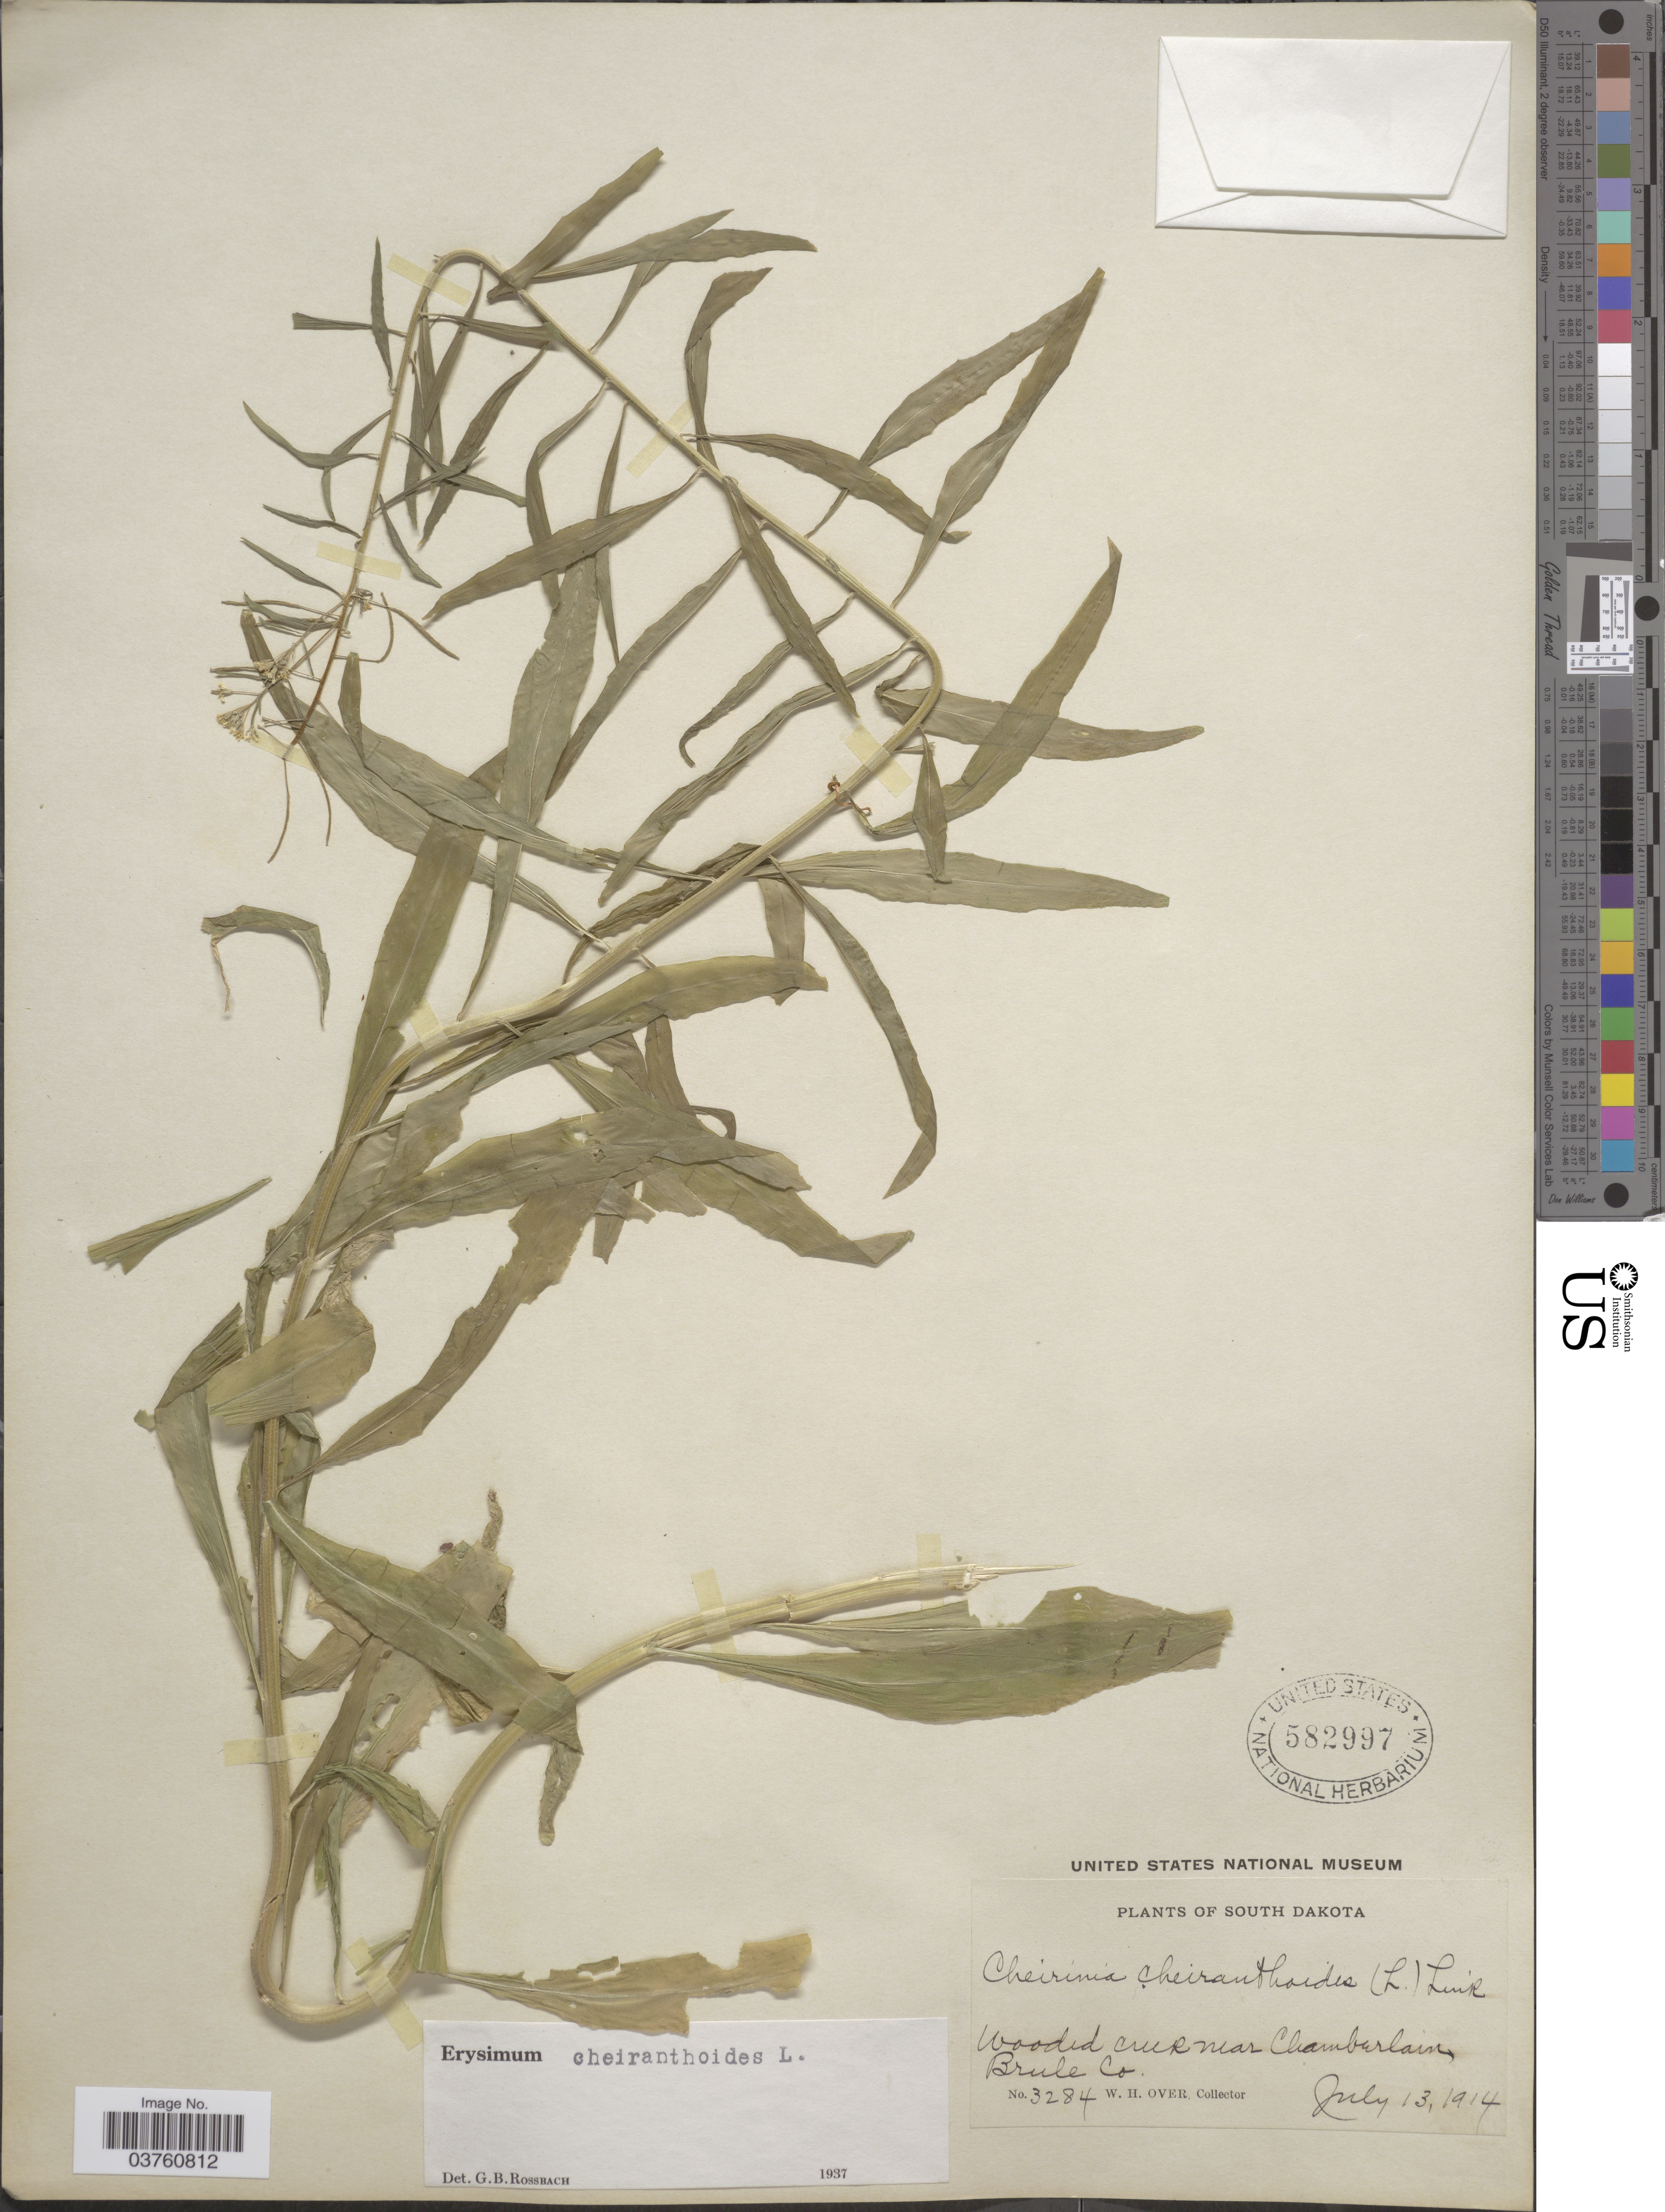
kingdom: Plantae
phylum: Tracheophyta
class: Magnoliopsida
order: Brassicales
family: Brassicaceae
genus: Erysimum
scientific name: Erysimum cheiranthoides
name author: L.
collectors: W. Over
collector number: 3284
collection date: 1914-07-13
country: United States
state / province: South Dakota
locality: Wooded creek near Chamberlain, Brule Co.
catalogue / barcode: US 582997